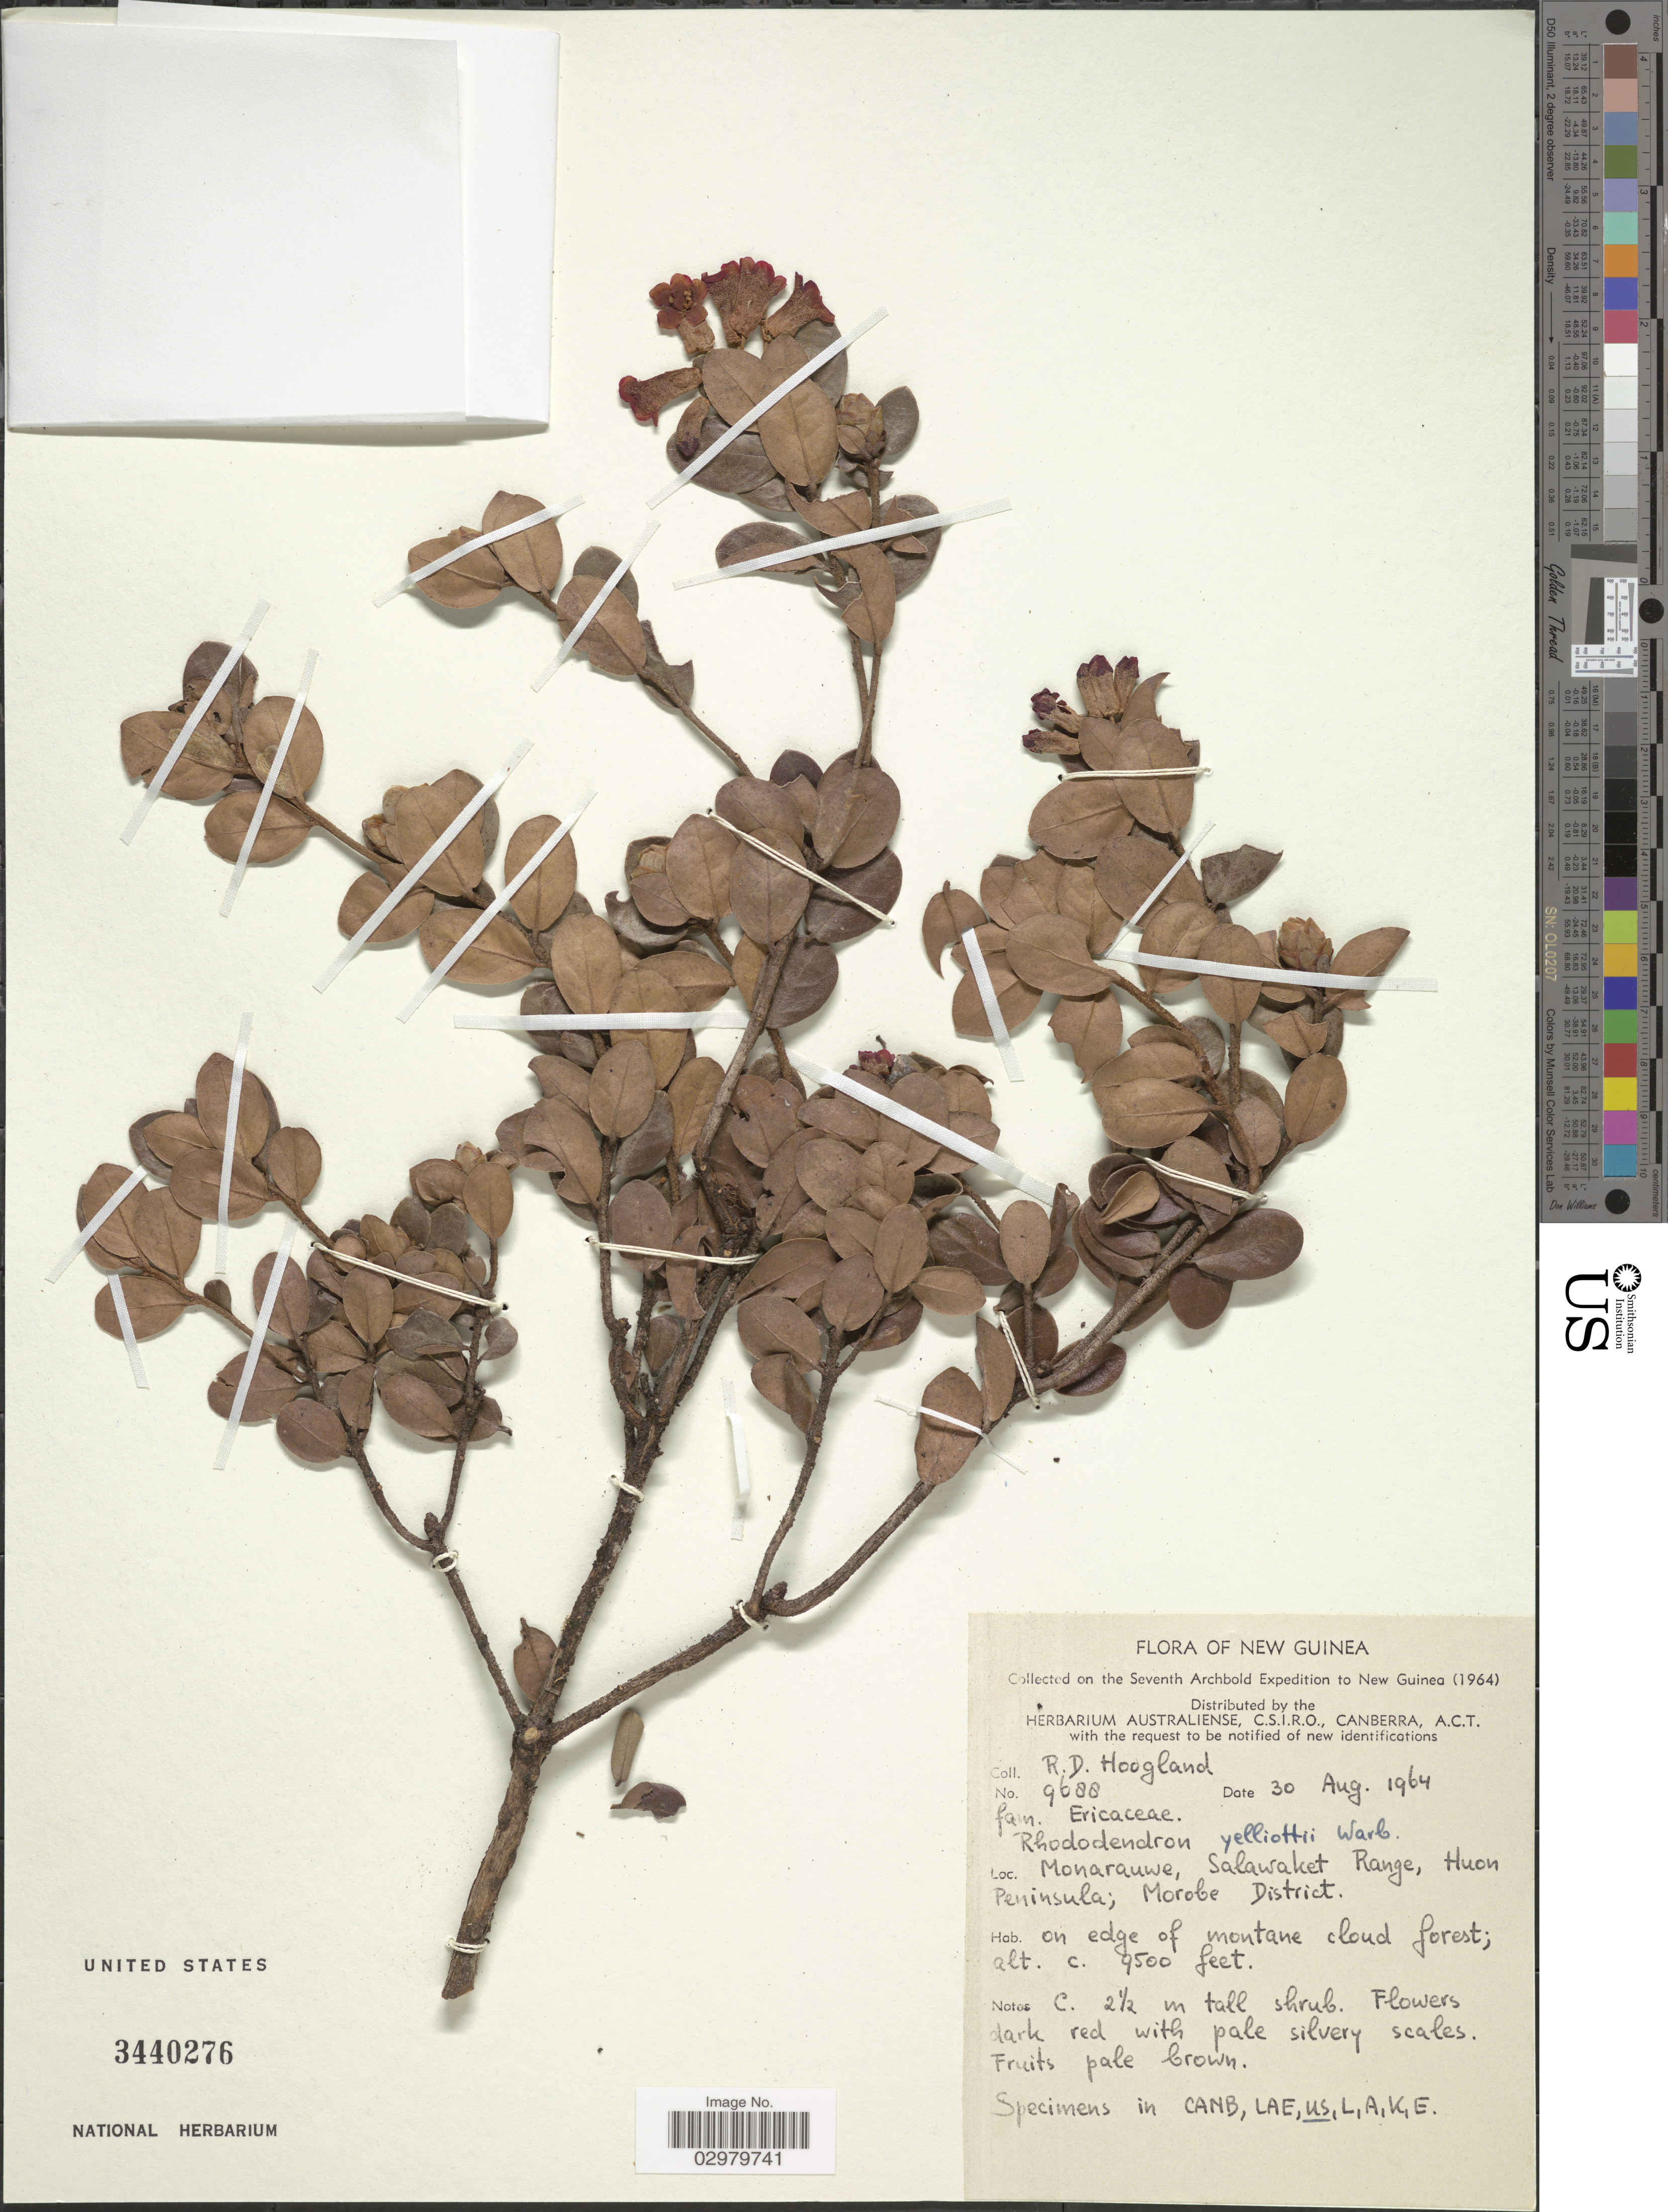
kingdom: Plantae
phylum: Tracheophyta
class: Magnoliopsida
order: Ericales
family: Ericaceae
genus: Rhododendron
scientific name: Rhododendron yelliottii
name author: Warb.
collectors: R. D. Hoogland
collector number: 9688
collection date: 1964-08-30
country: Papua New Guinea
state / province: Morobe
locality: New Guinea. Monarauwe, Salawaket Range, Huon Peninsula; Morobe District.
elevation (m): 2896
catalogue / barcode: US 3440276